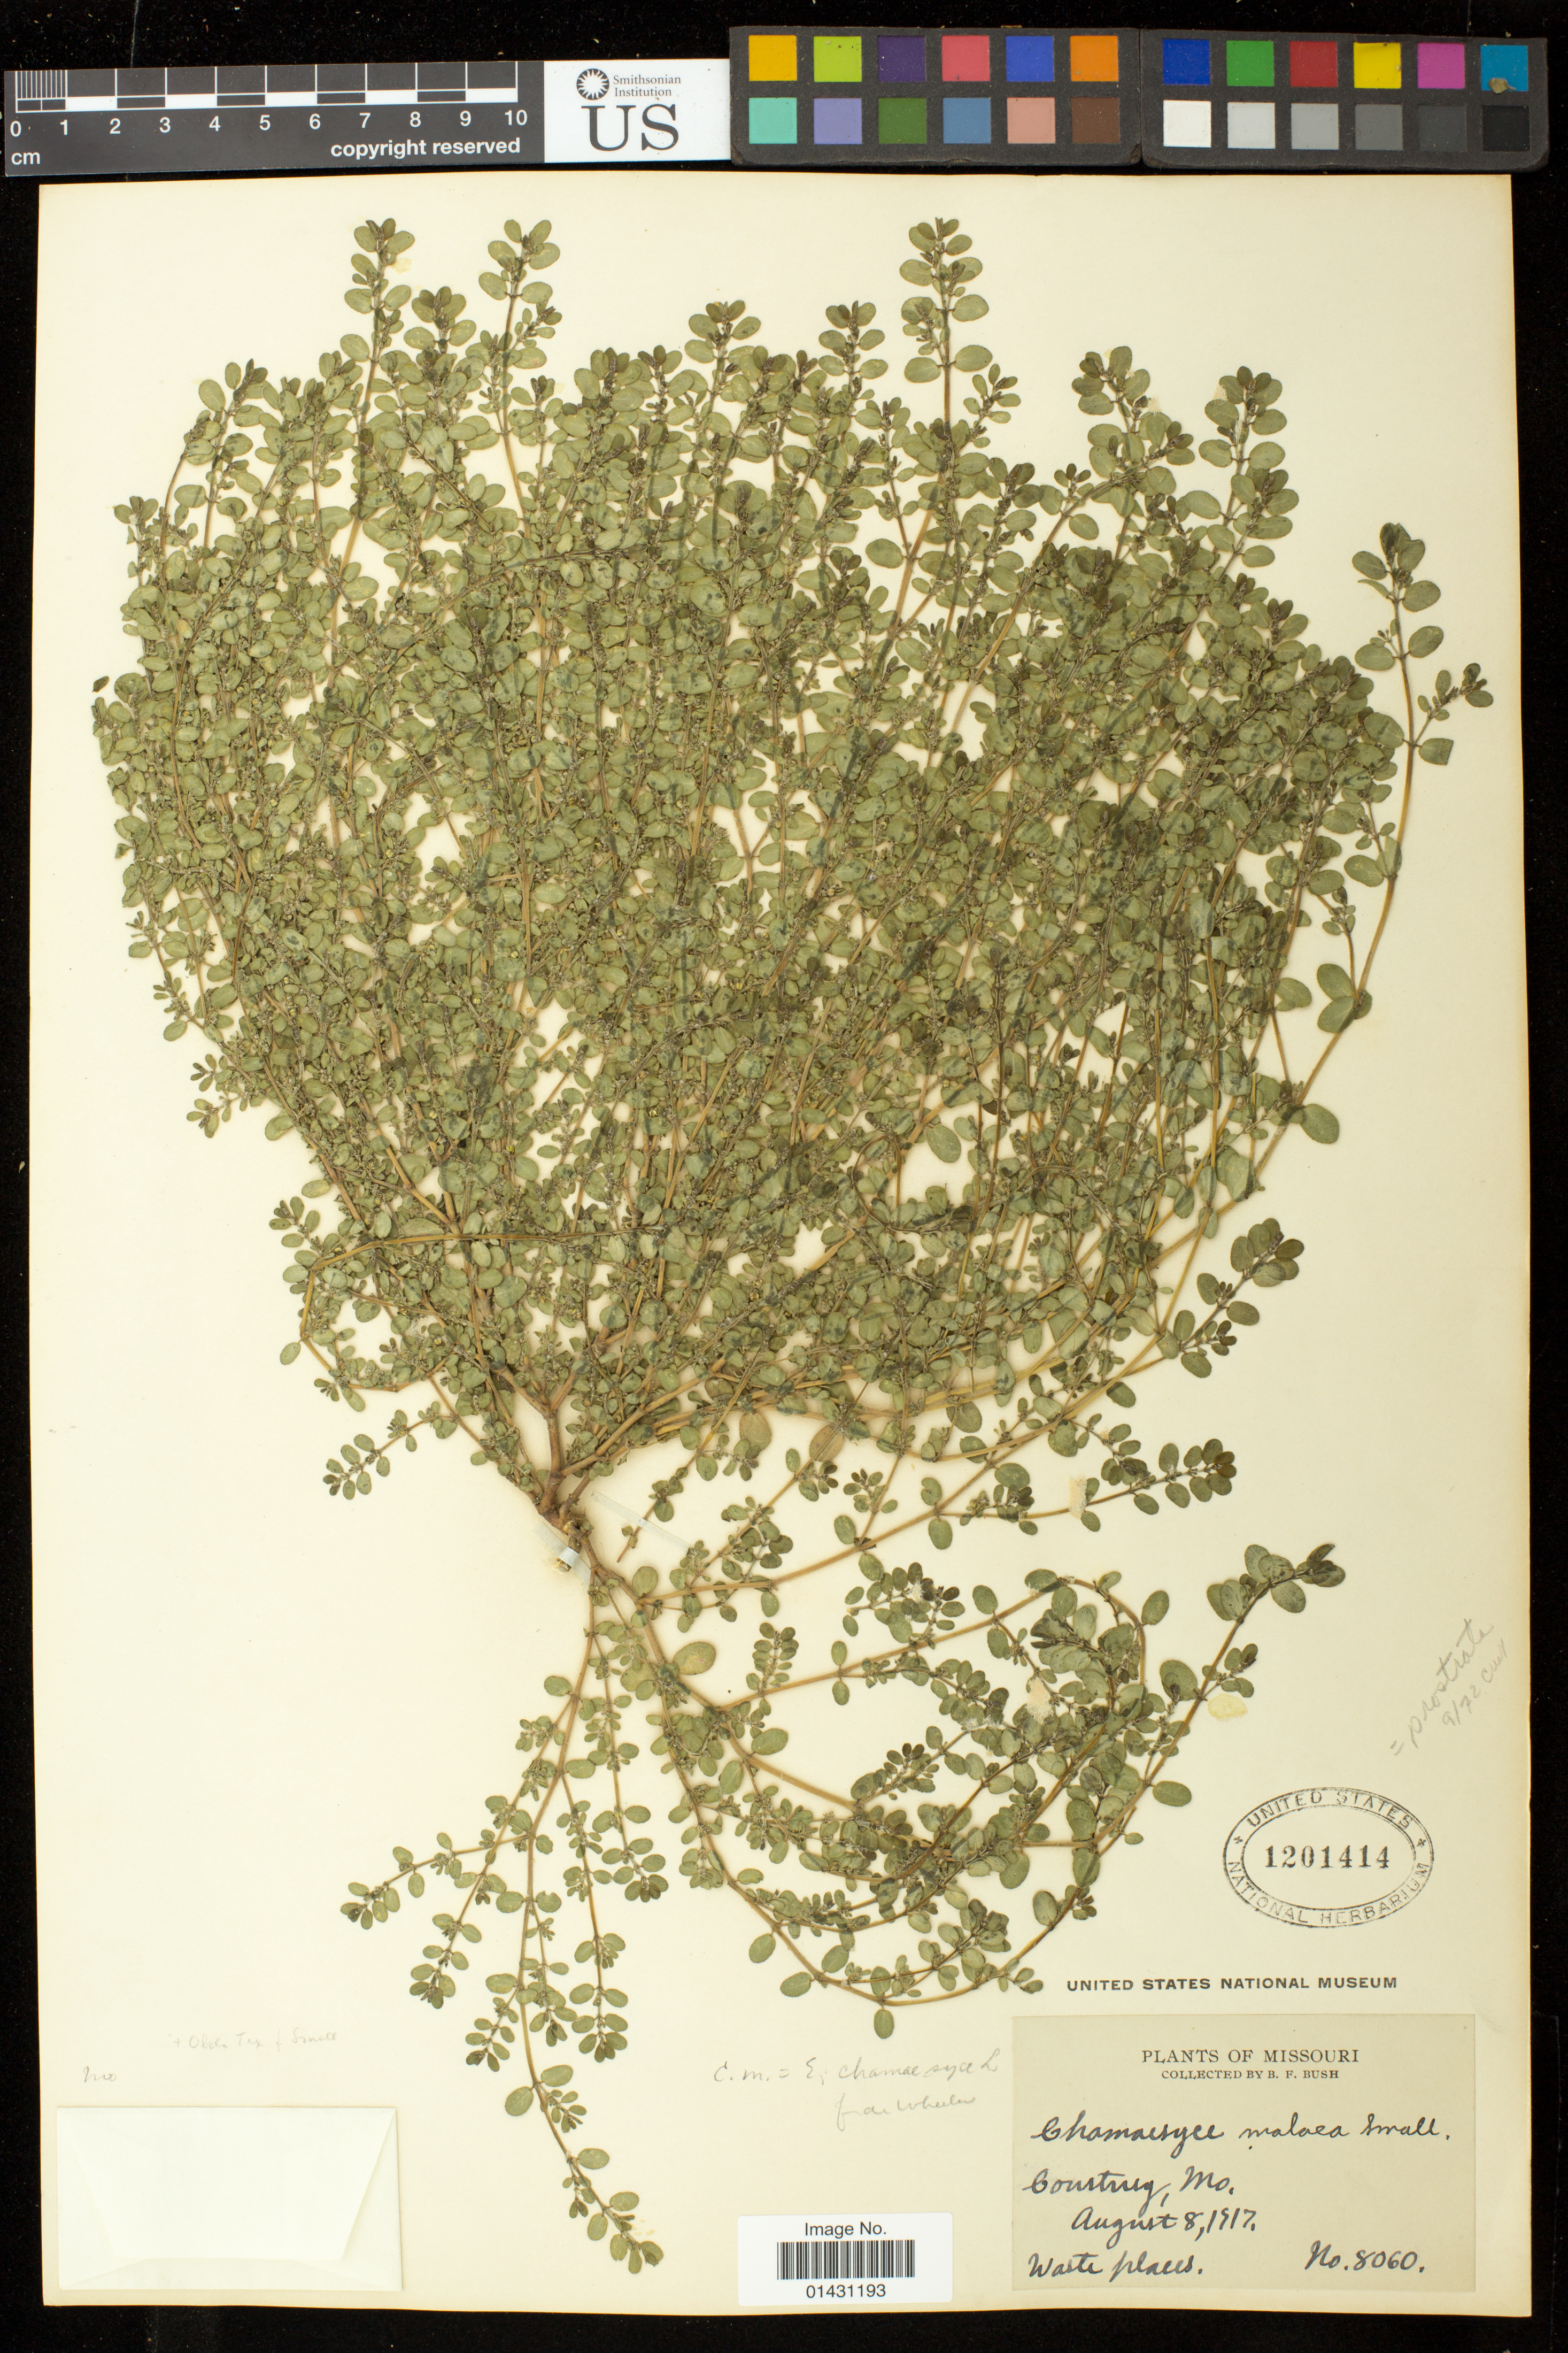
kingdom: Plantae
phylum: Tracheophyta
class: Magnoliopsida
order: Malpighiales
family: Euphorbiaceae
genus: Euphorbia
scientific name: Euphorbia prostrata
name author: Aiton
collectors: B. F. Bush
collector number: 8060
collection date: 1917-08-08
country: United States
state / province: Missouri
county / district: Jackson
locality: Courtney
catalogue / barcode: US 1201414